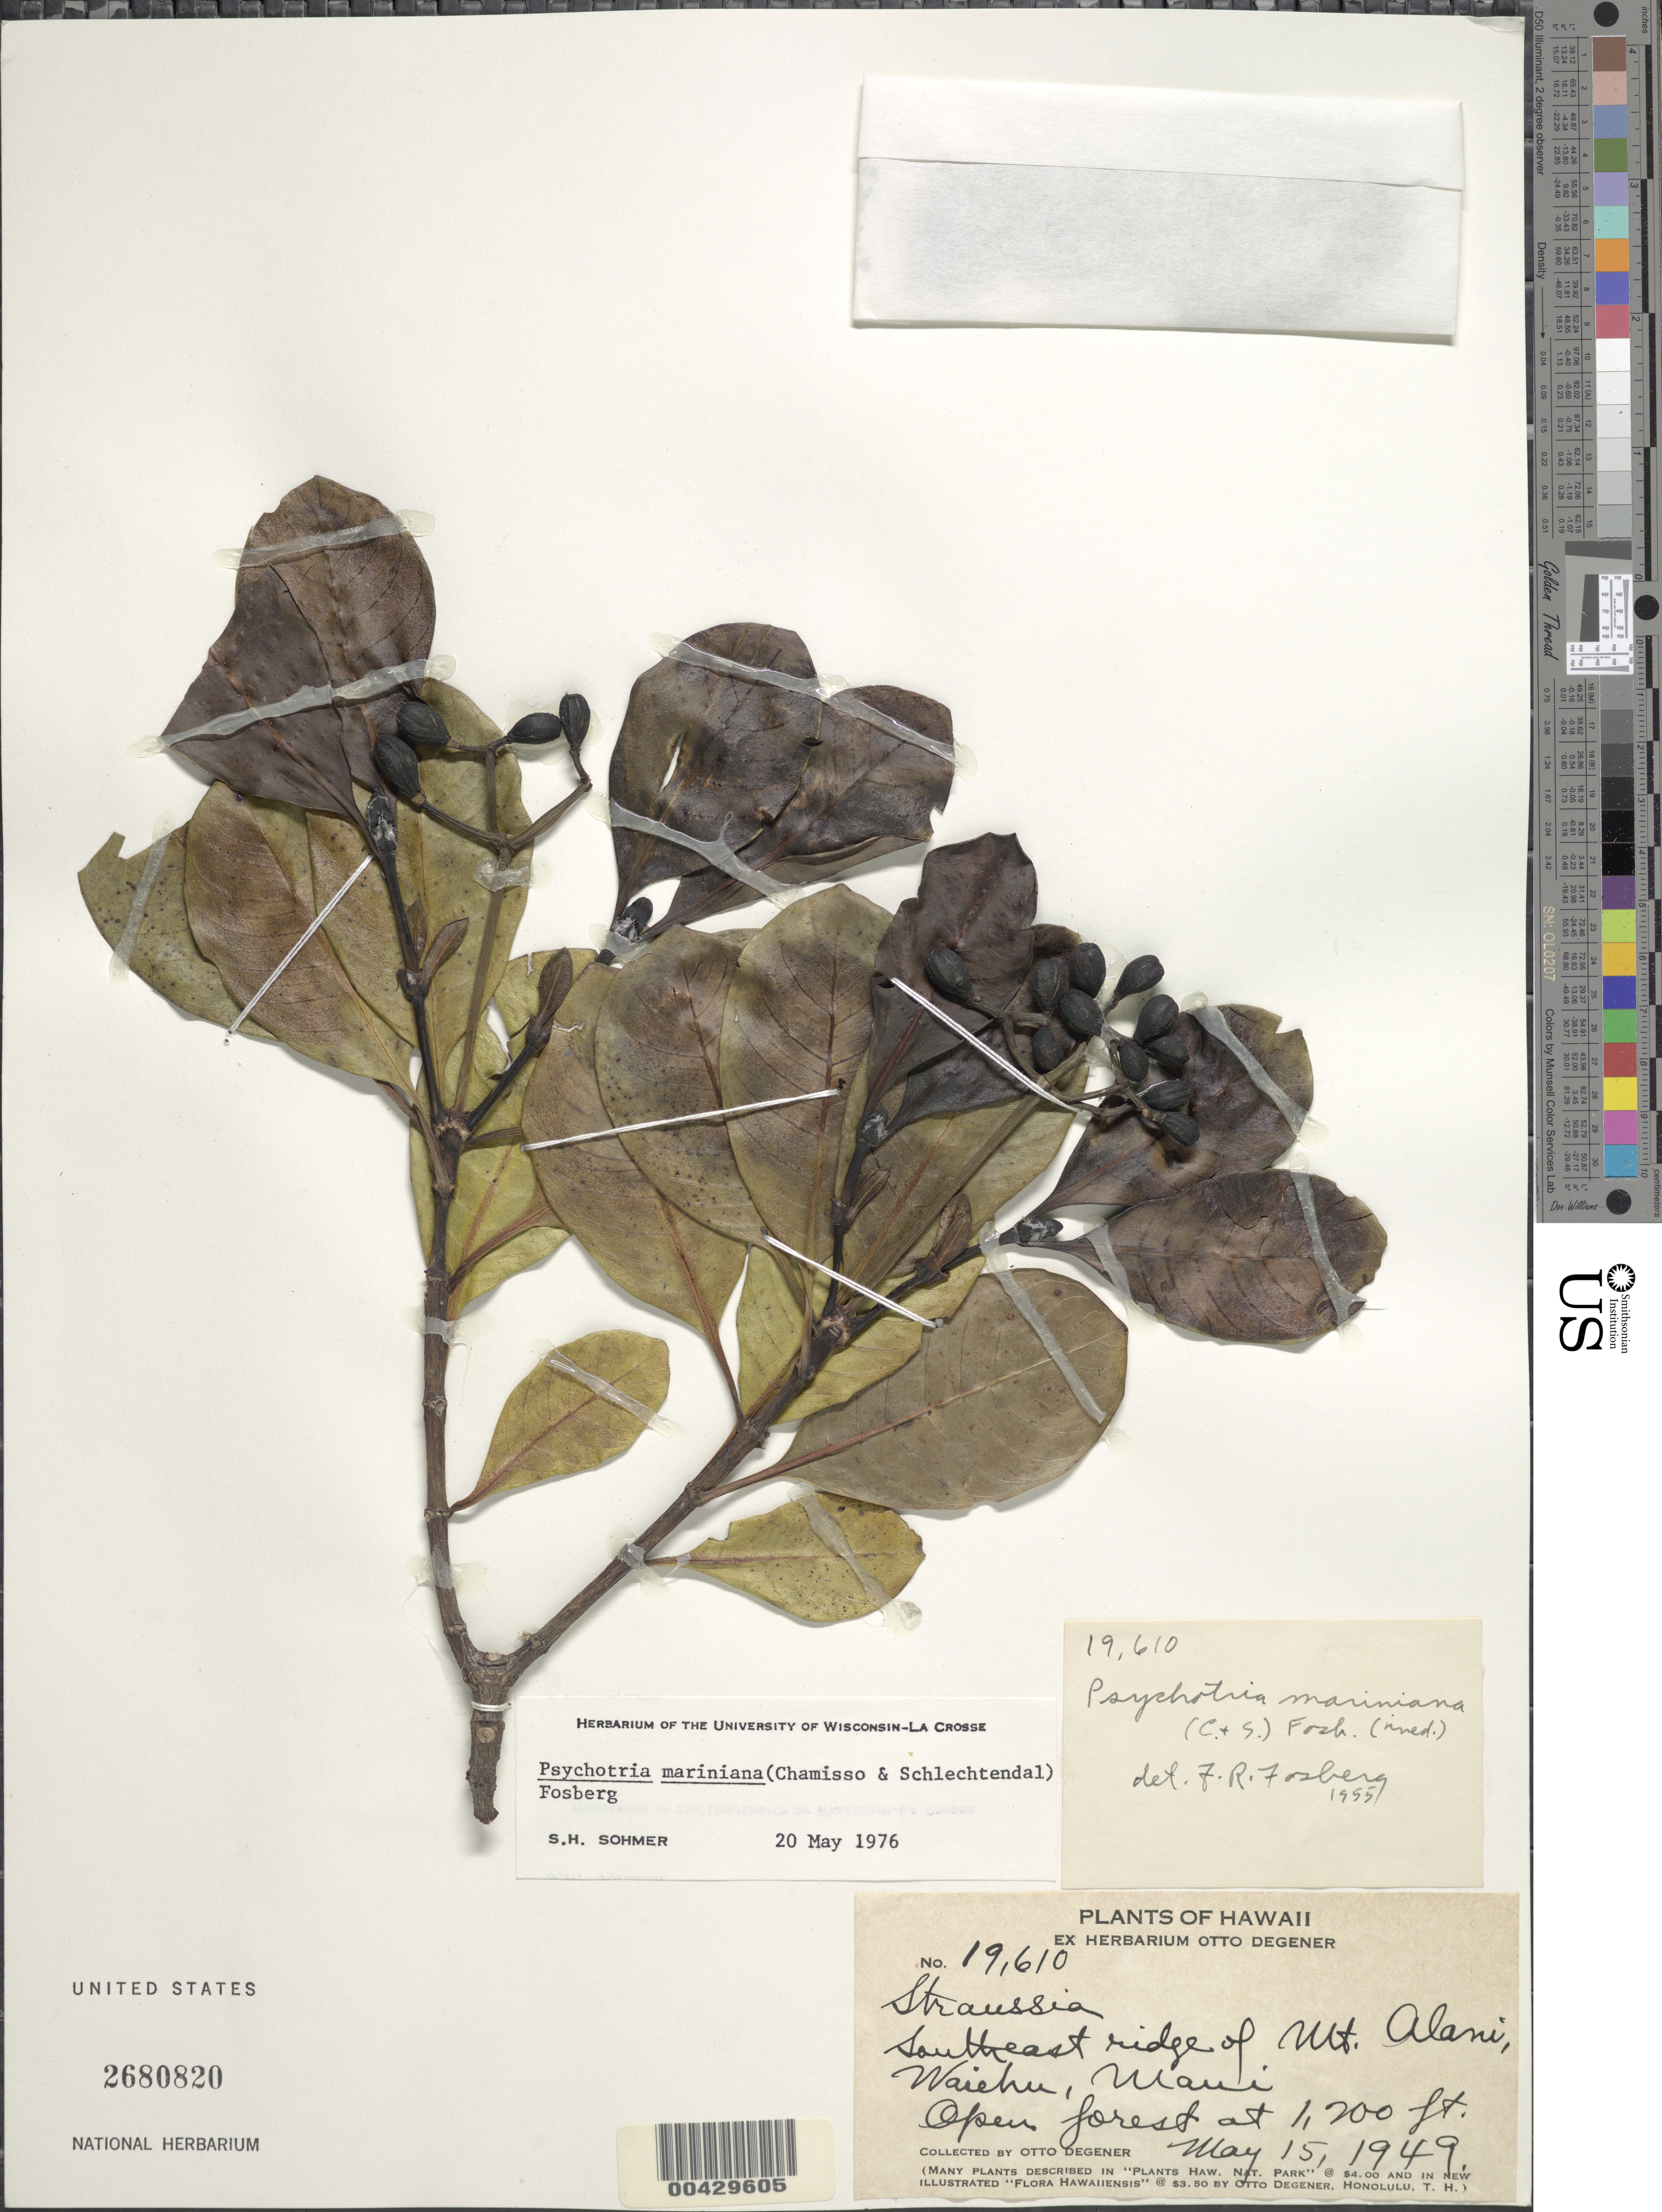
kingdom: Plantae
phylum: Tracheophyta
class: Magnoliopsida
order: Gentianales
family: Rubiaceae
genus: Psychotria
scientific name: Psychotria mariniana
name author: (Cham. & Schltdl.) Fosberg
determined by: Sohmer, S. H.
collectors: O. Degener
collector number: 19610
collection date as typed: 15 May 1949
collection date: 1949-05-15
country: United States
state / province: Hawaii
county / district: Maui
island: Maui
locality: southeast ridge of Mt. Alani, Waiehu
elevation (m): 518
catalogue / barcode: US 2680820